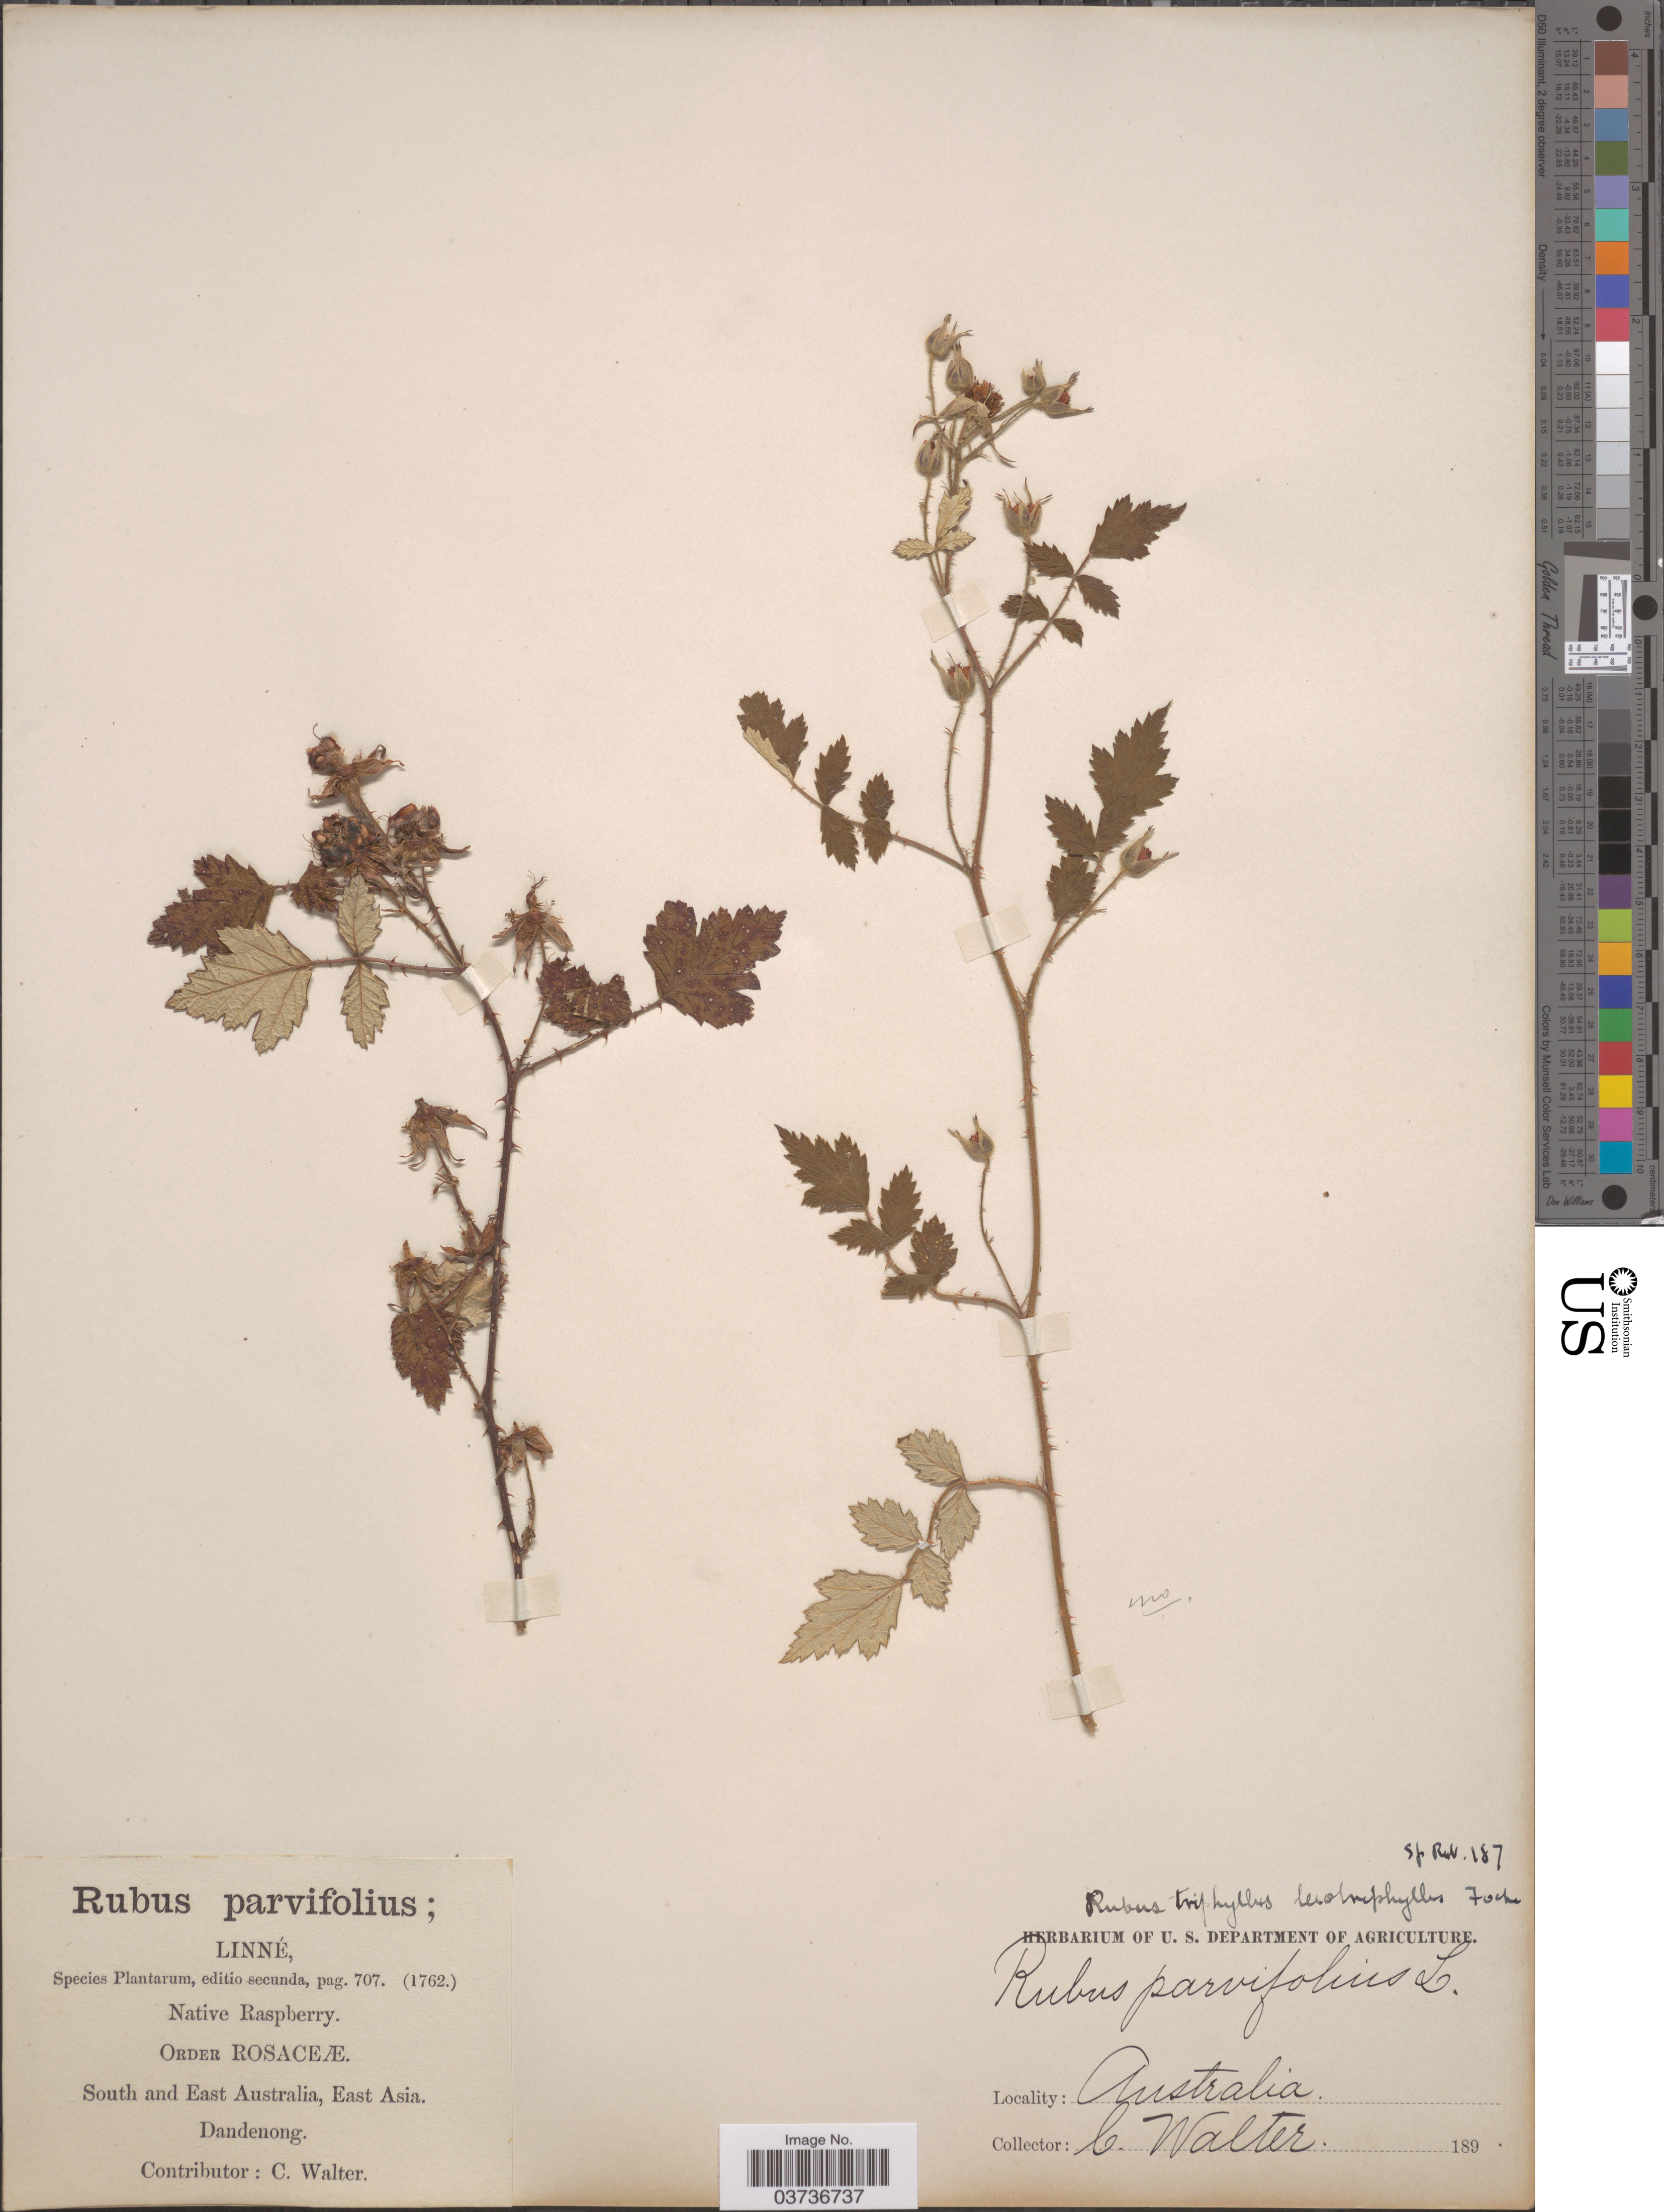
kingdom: Plantae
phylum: Tracheophyta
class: Magnoliopsida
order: Rosales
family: Rosaceae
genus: Rubus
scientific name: Rubus parvifolius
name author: L.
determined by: Johnson, L. A. S.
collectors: C. Walter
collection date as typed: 189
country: Australia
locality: South and East Australia, East Asia. Dandenong.